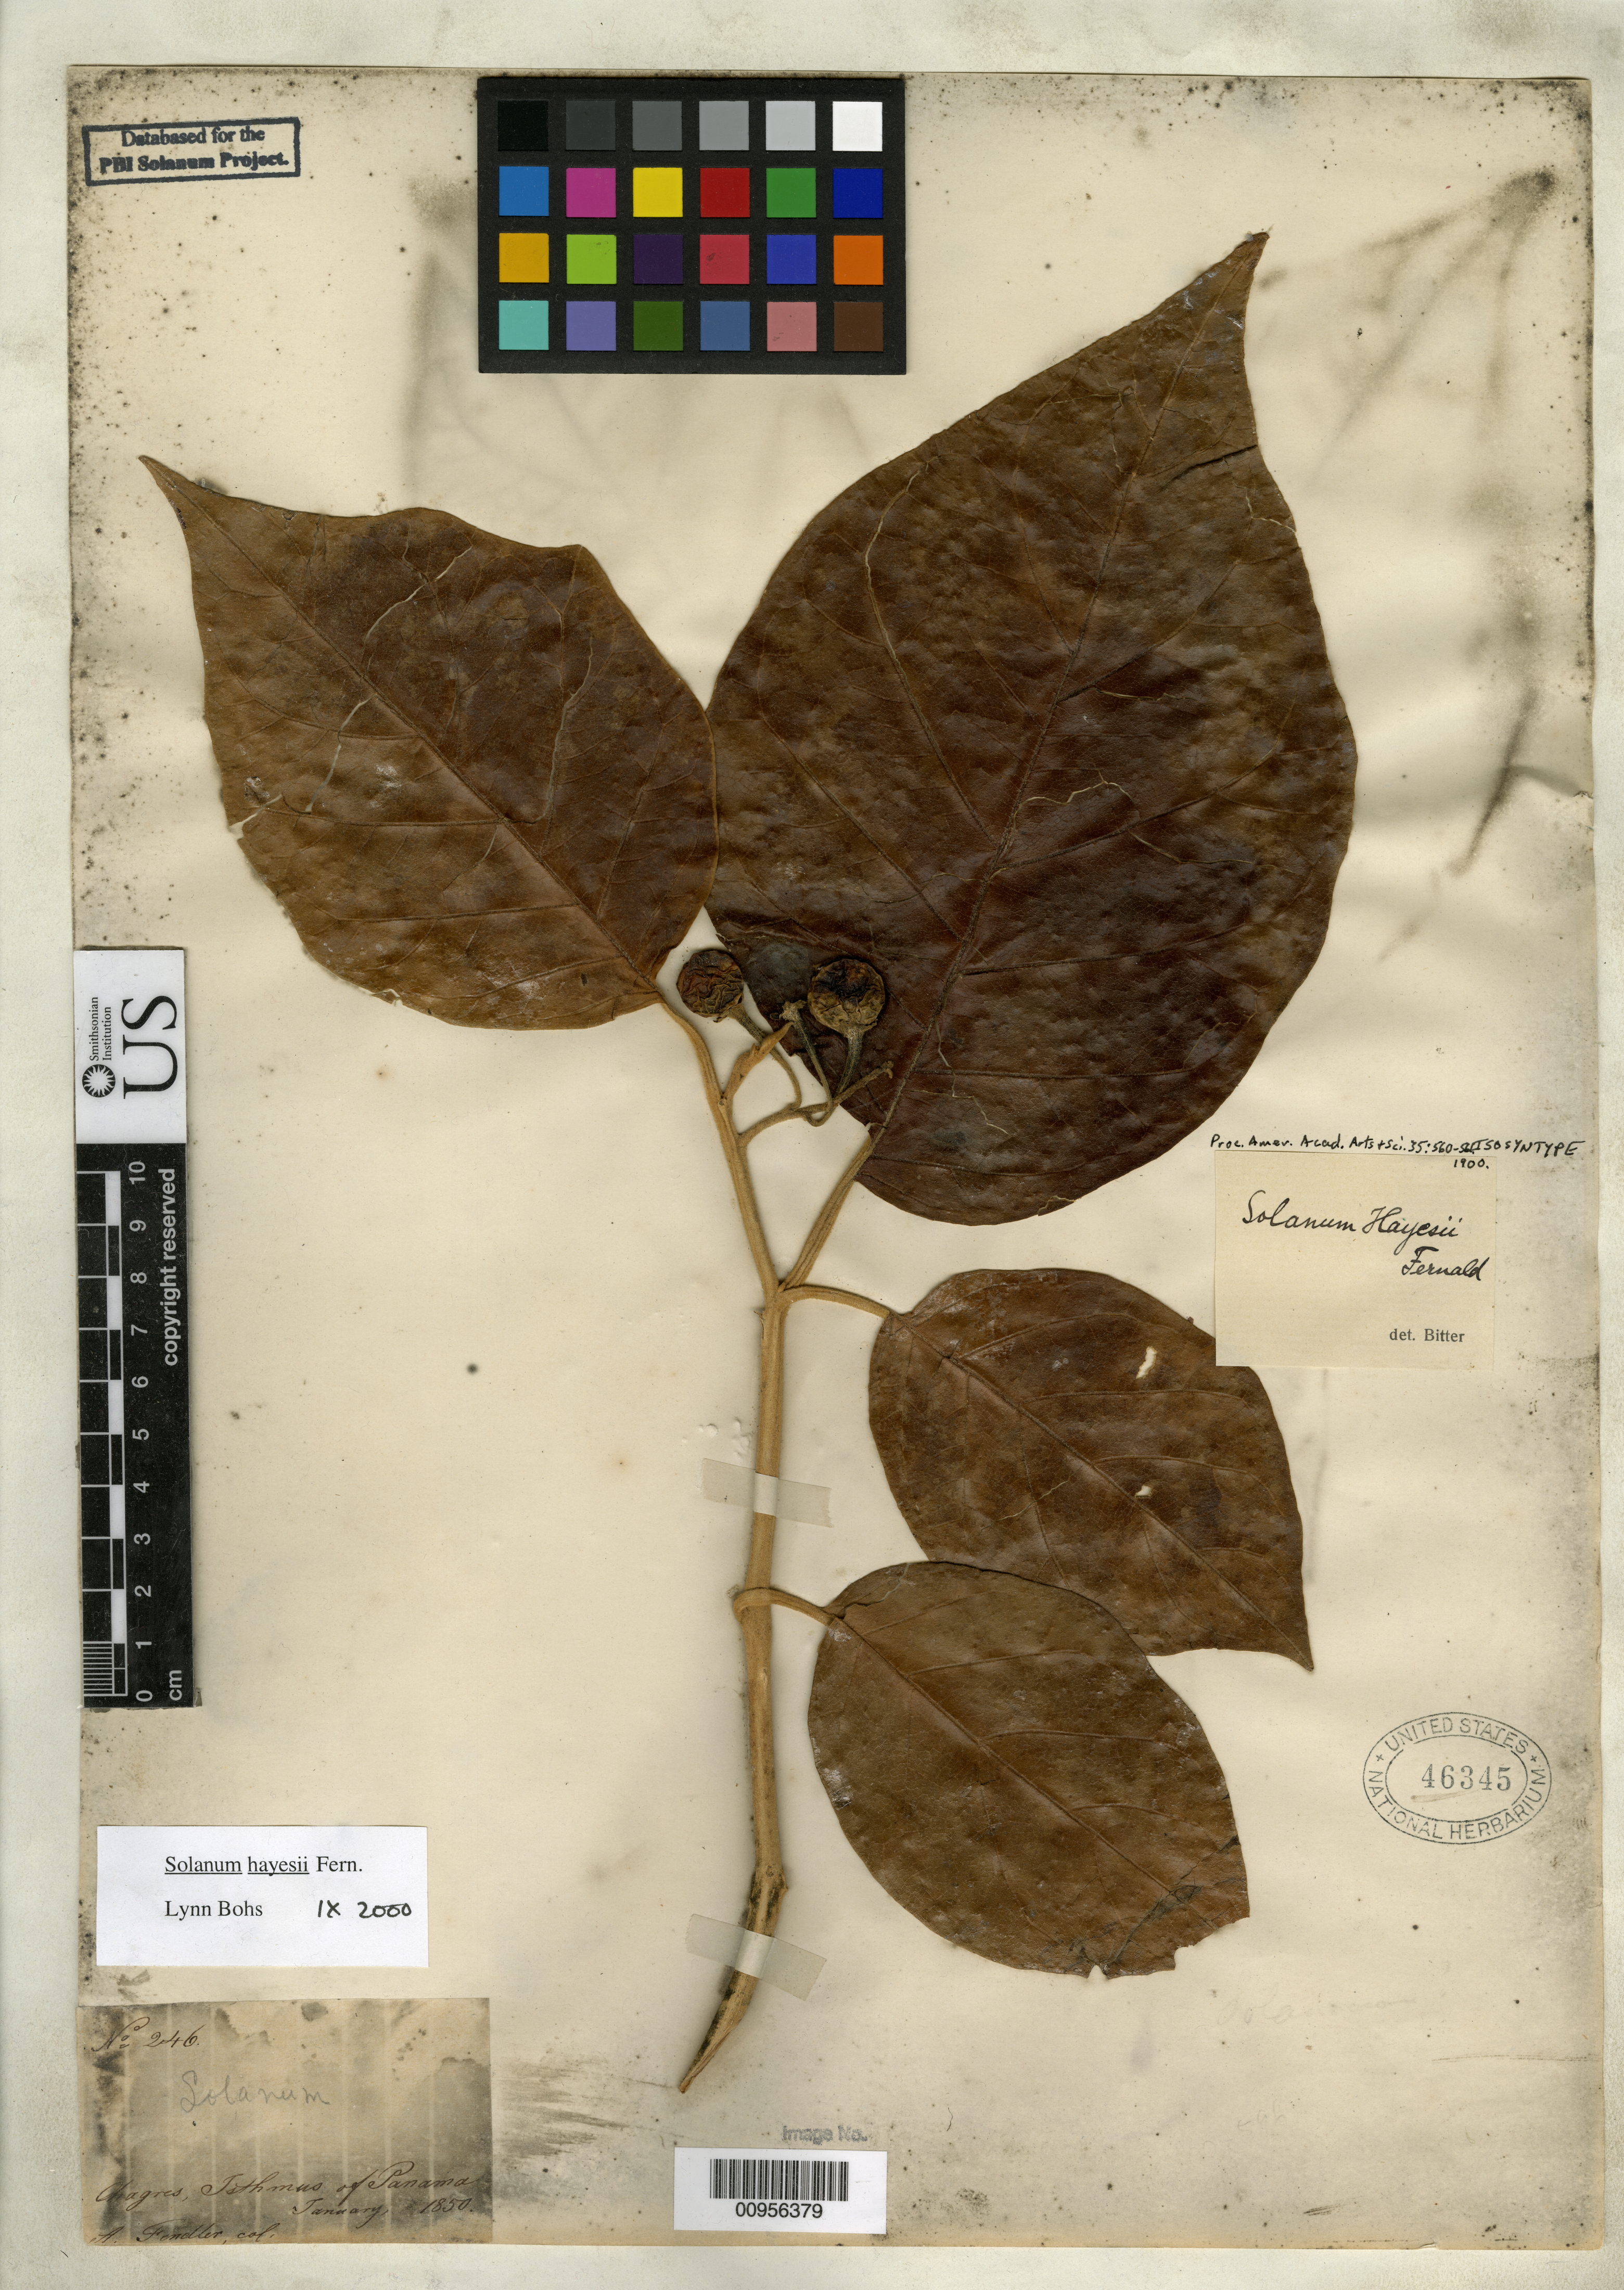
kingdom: Plantae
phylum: Tracheophyta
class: Magnoliopsida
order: Solanales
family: Solanaceae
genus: Solanum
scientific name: Solanum hayesii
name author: Fernald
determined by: Bohs, L. A.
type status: Isosyntype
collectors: A. Fendler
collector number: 246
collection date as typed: Jan 1850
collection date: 1850-01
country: Panama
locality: Chagres, Isthmus of Panama.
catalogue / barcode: US 46345